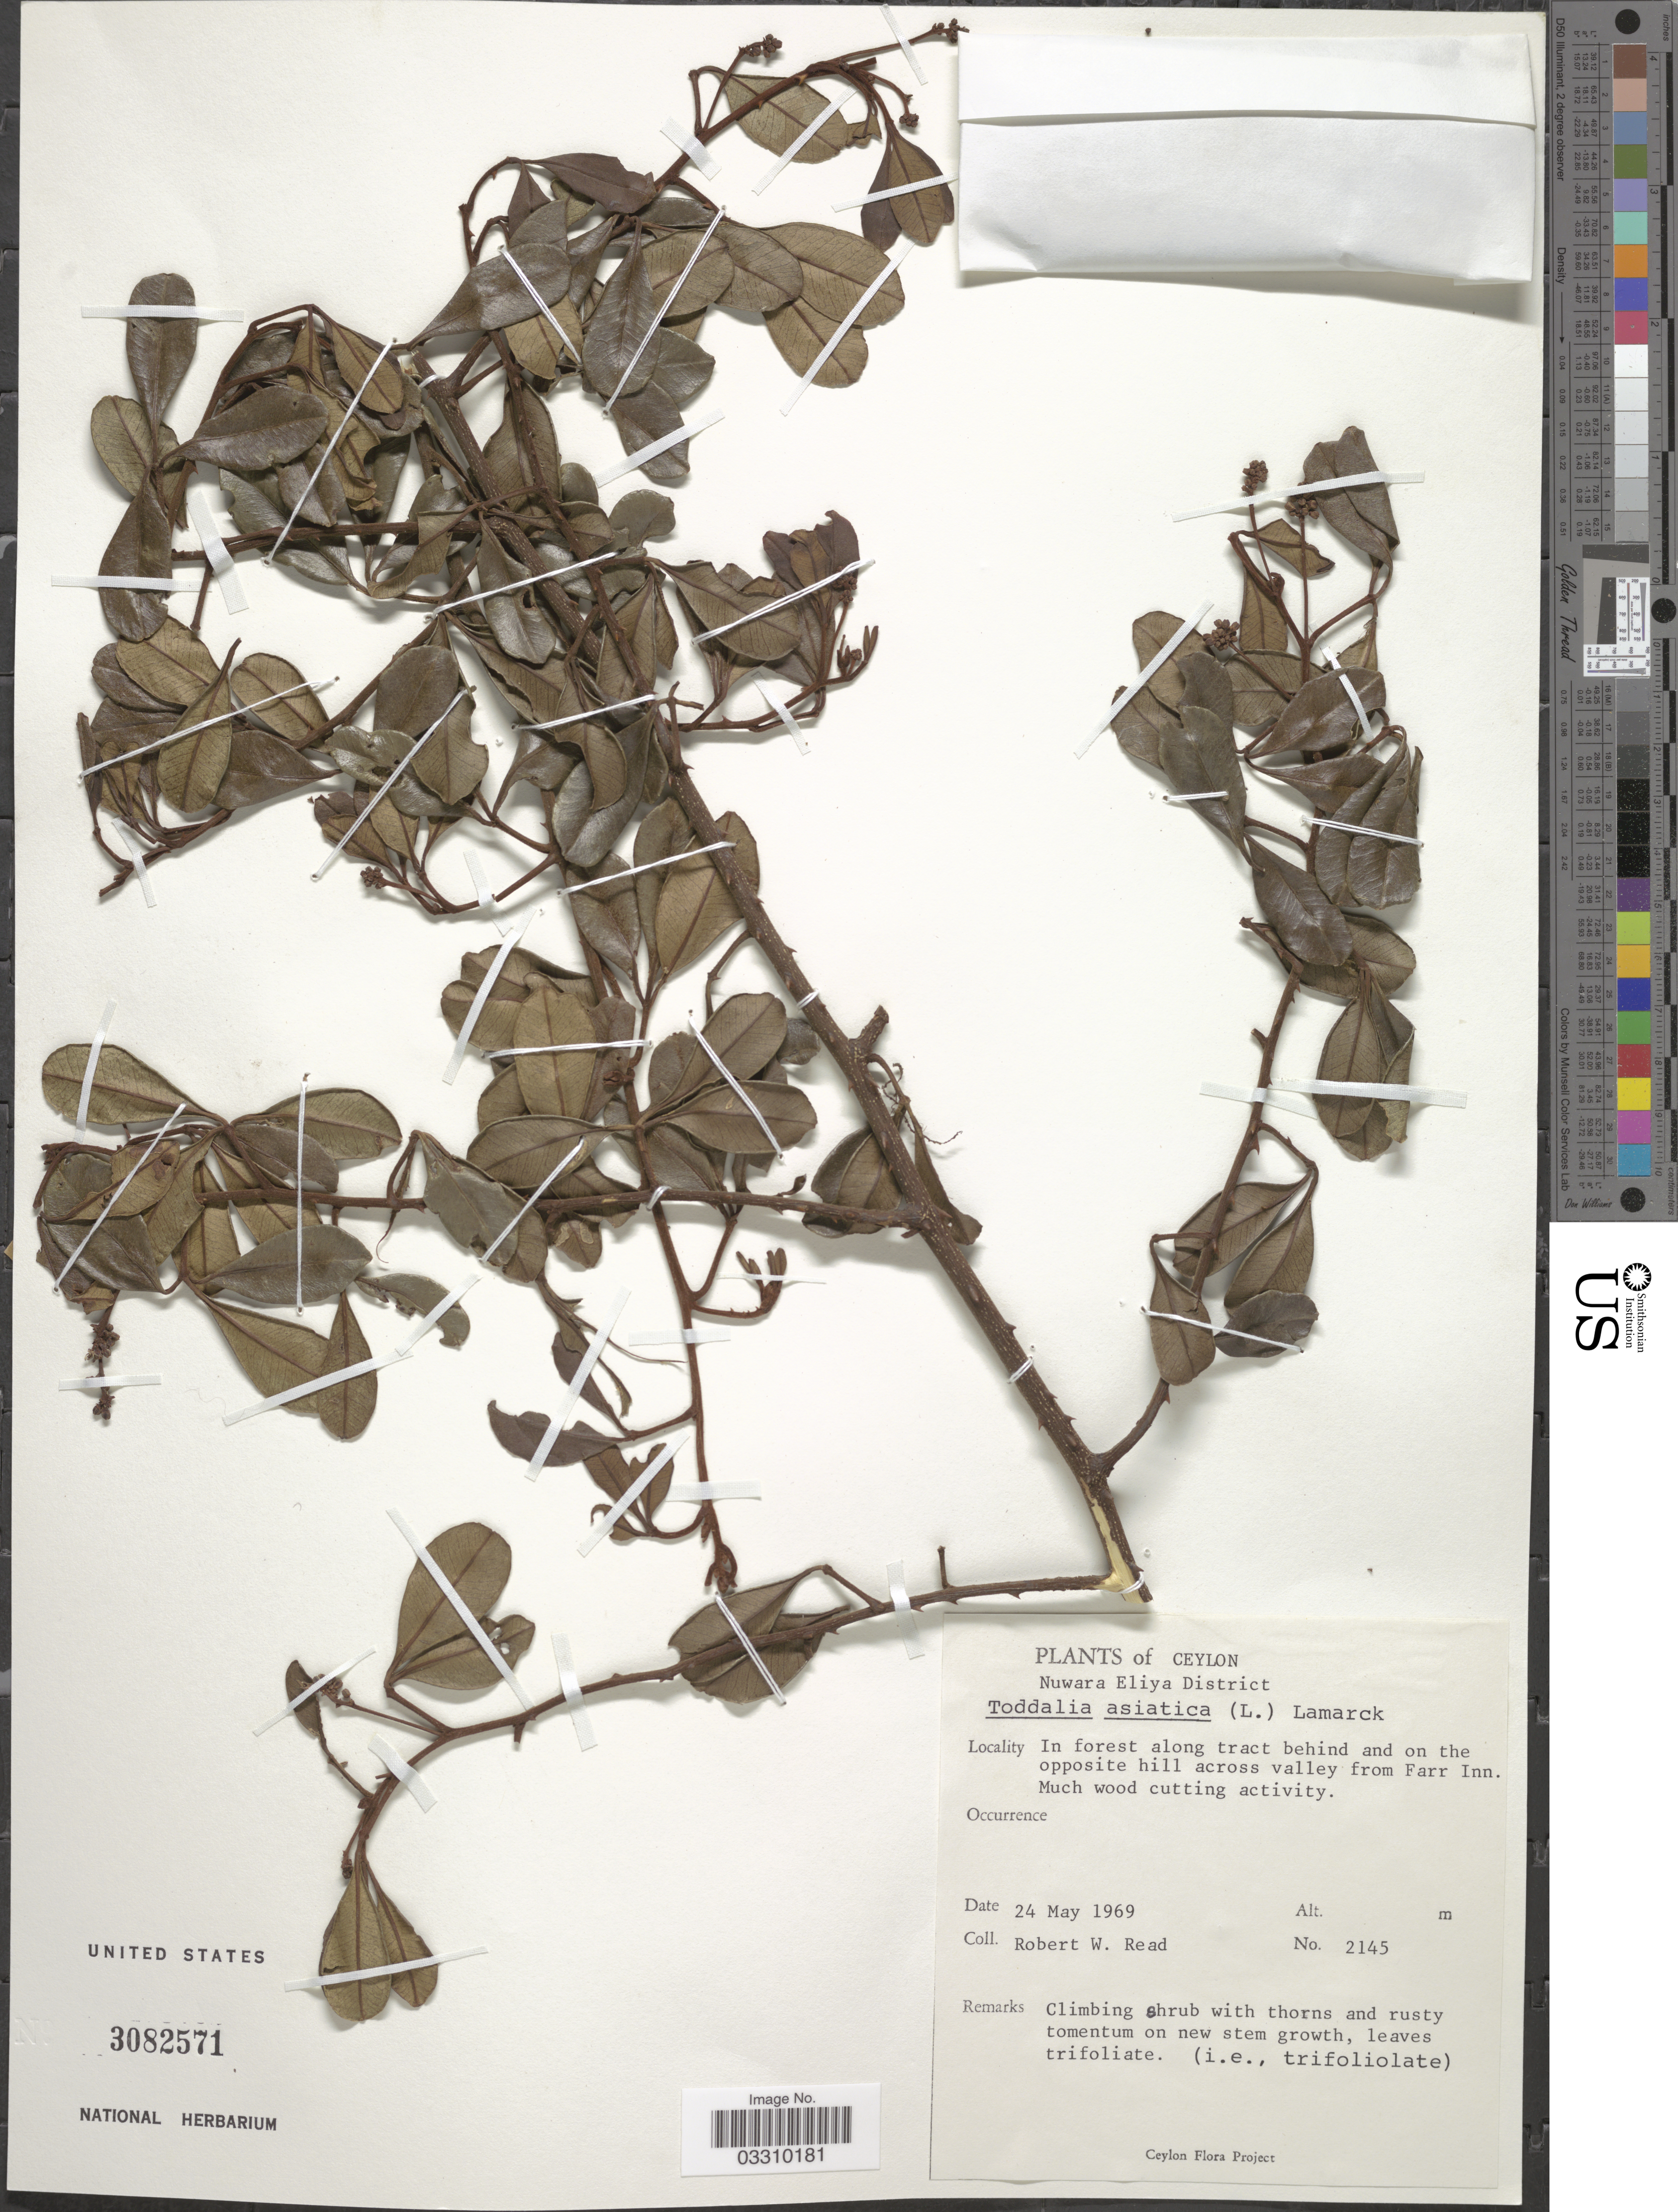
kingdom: Plantae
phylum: Tracheophyta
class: Magnoliopsida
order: Sapindales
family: Rutaceae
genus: Zanthoxylum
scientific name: Zanthoxylum asiaticum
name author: (L.) Appelhans et al.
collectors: R. W. Read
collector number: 2145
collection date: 1969-05-24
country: Sri Lanka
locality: Ceylon. Nuwara Eliya District. In forest along tract behind and on the opposite hill across valley from Far Inn.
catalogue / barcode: US 3082571